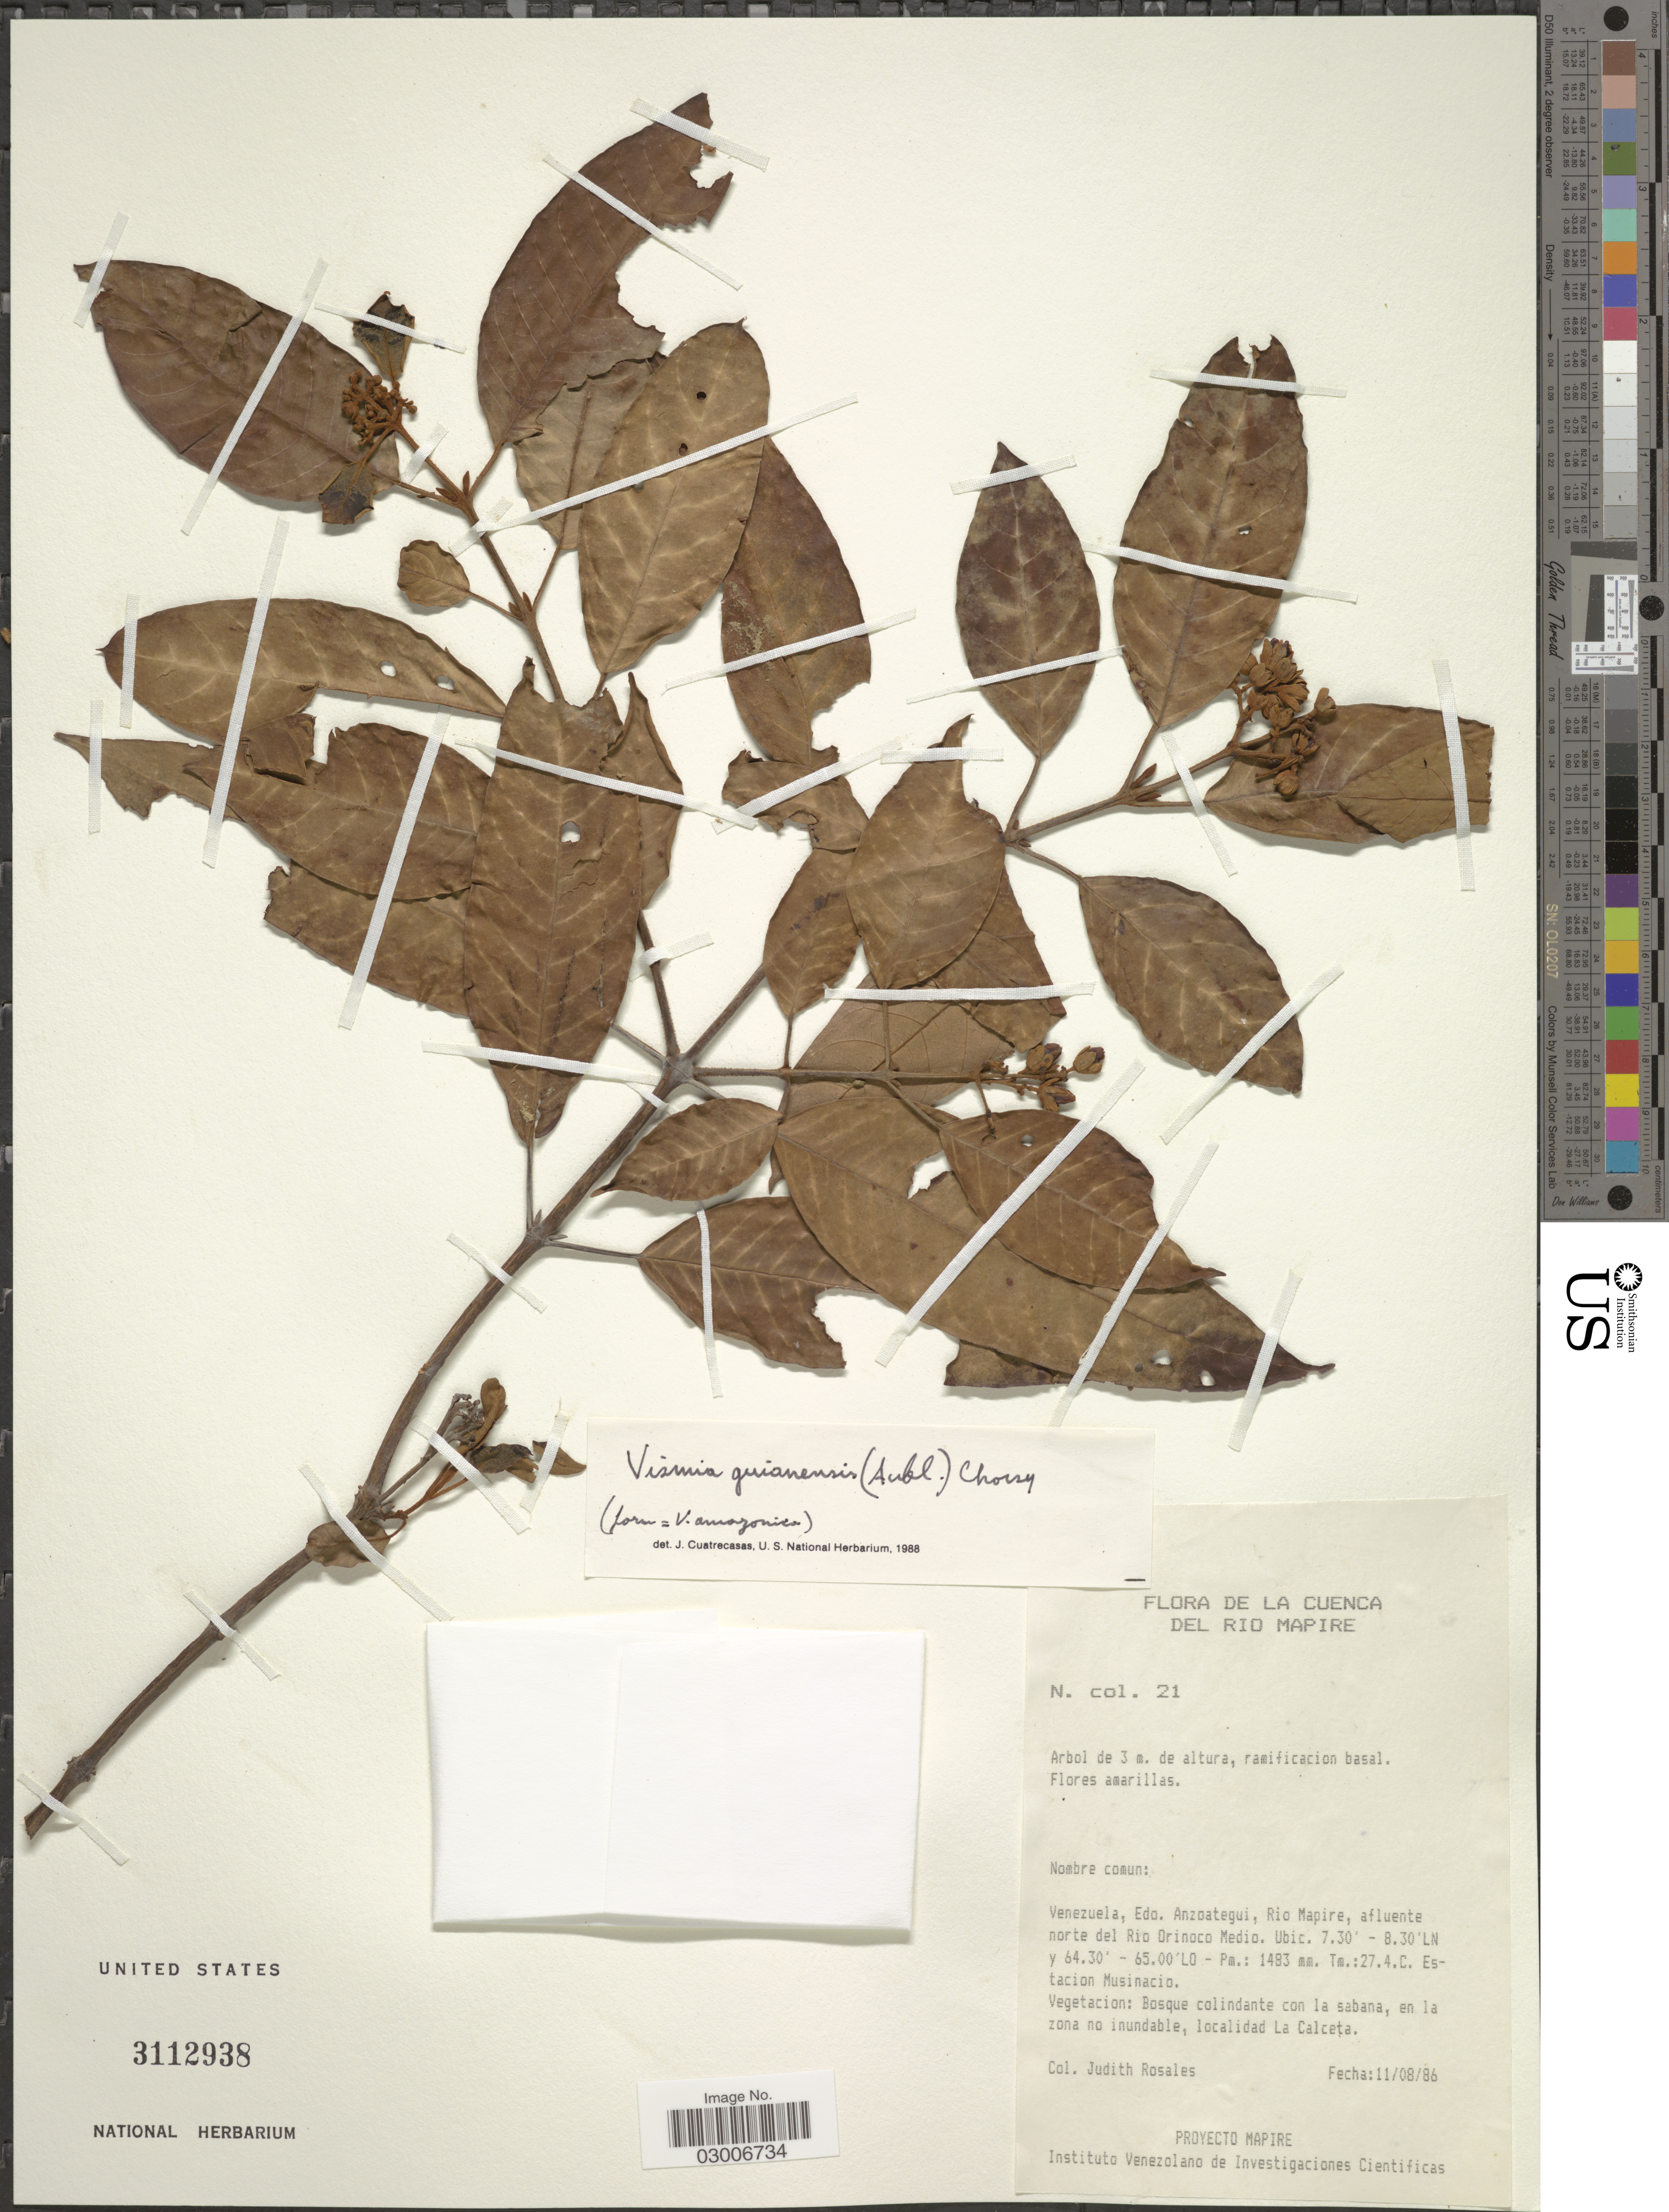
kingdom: Plantae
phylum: Tracheophyta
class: Magnoliopsida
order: Malpighiales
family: Hypericaceae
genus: Vismia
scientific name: Vismia guianensis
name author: (Aubl.) Pers.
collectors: J. Rosales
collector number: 21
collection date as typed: Transcribed d/m/y: 11/8/86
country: Venezuela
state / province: Anzoategui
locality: Rio Mapire, afluente norte del Rio Orinoco Medio, Estacion Musinacio.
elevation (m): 1483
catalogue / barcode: US 3112938